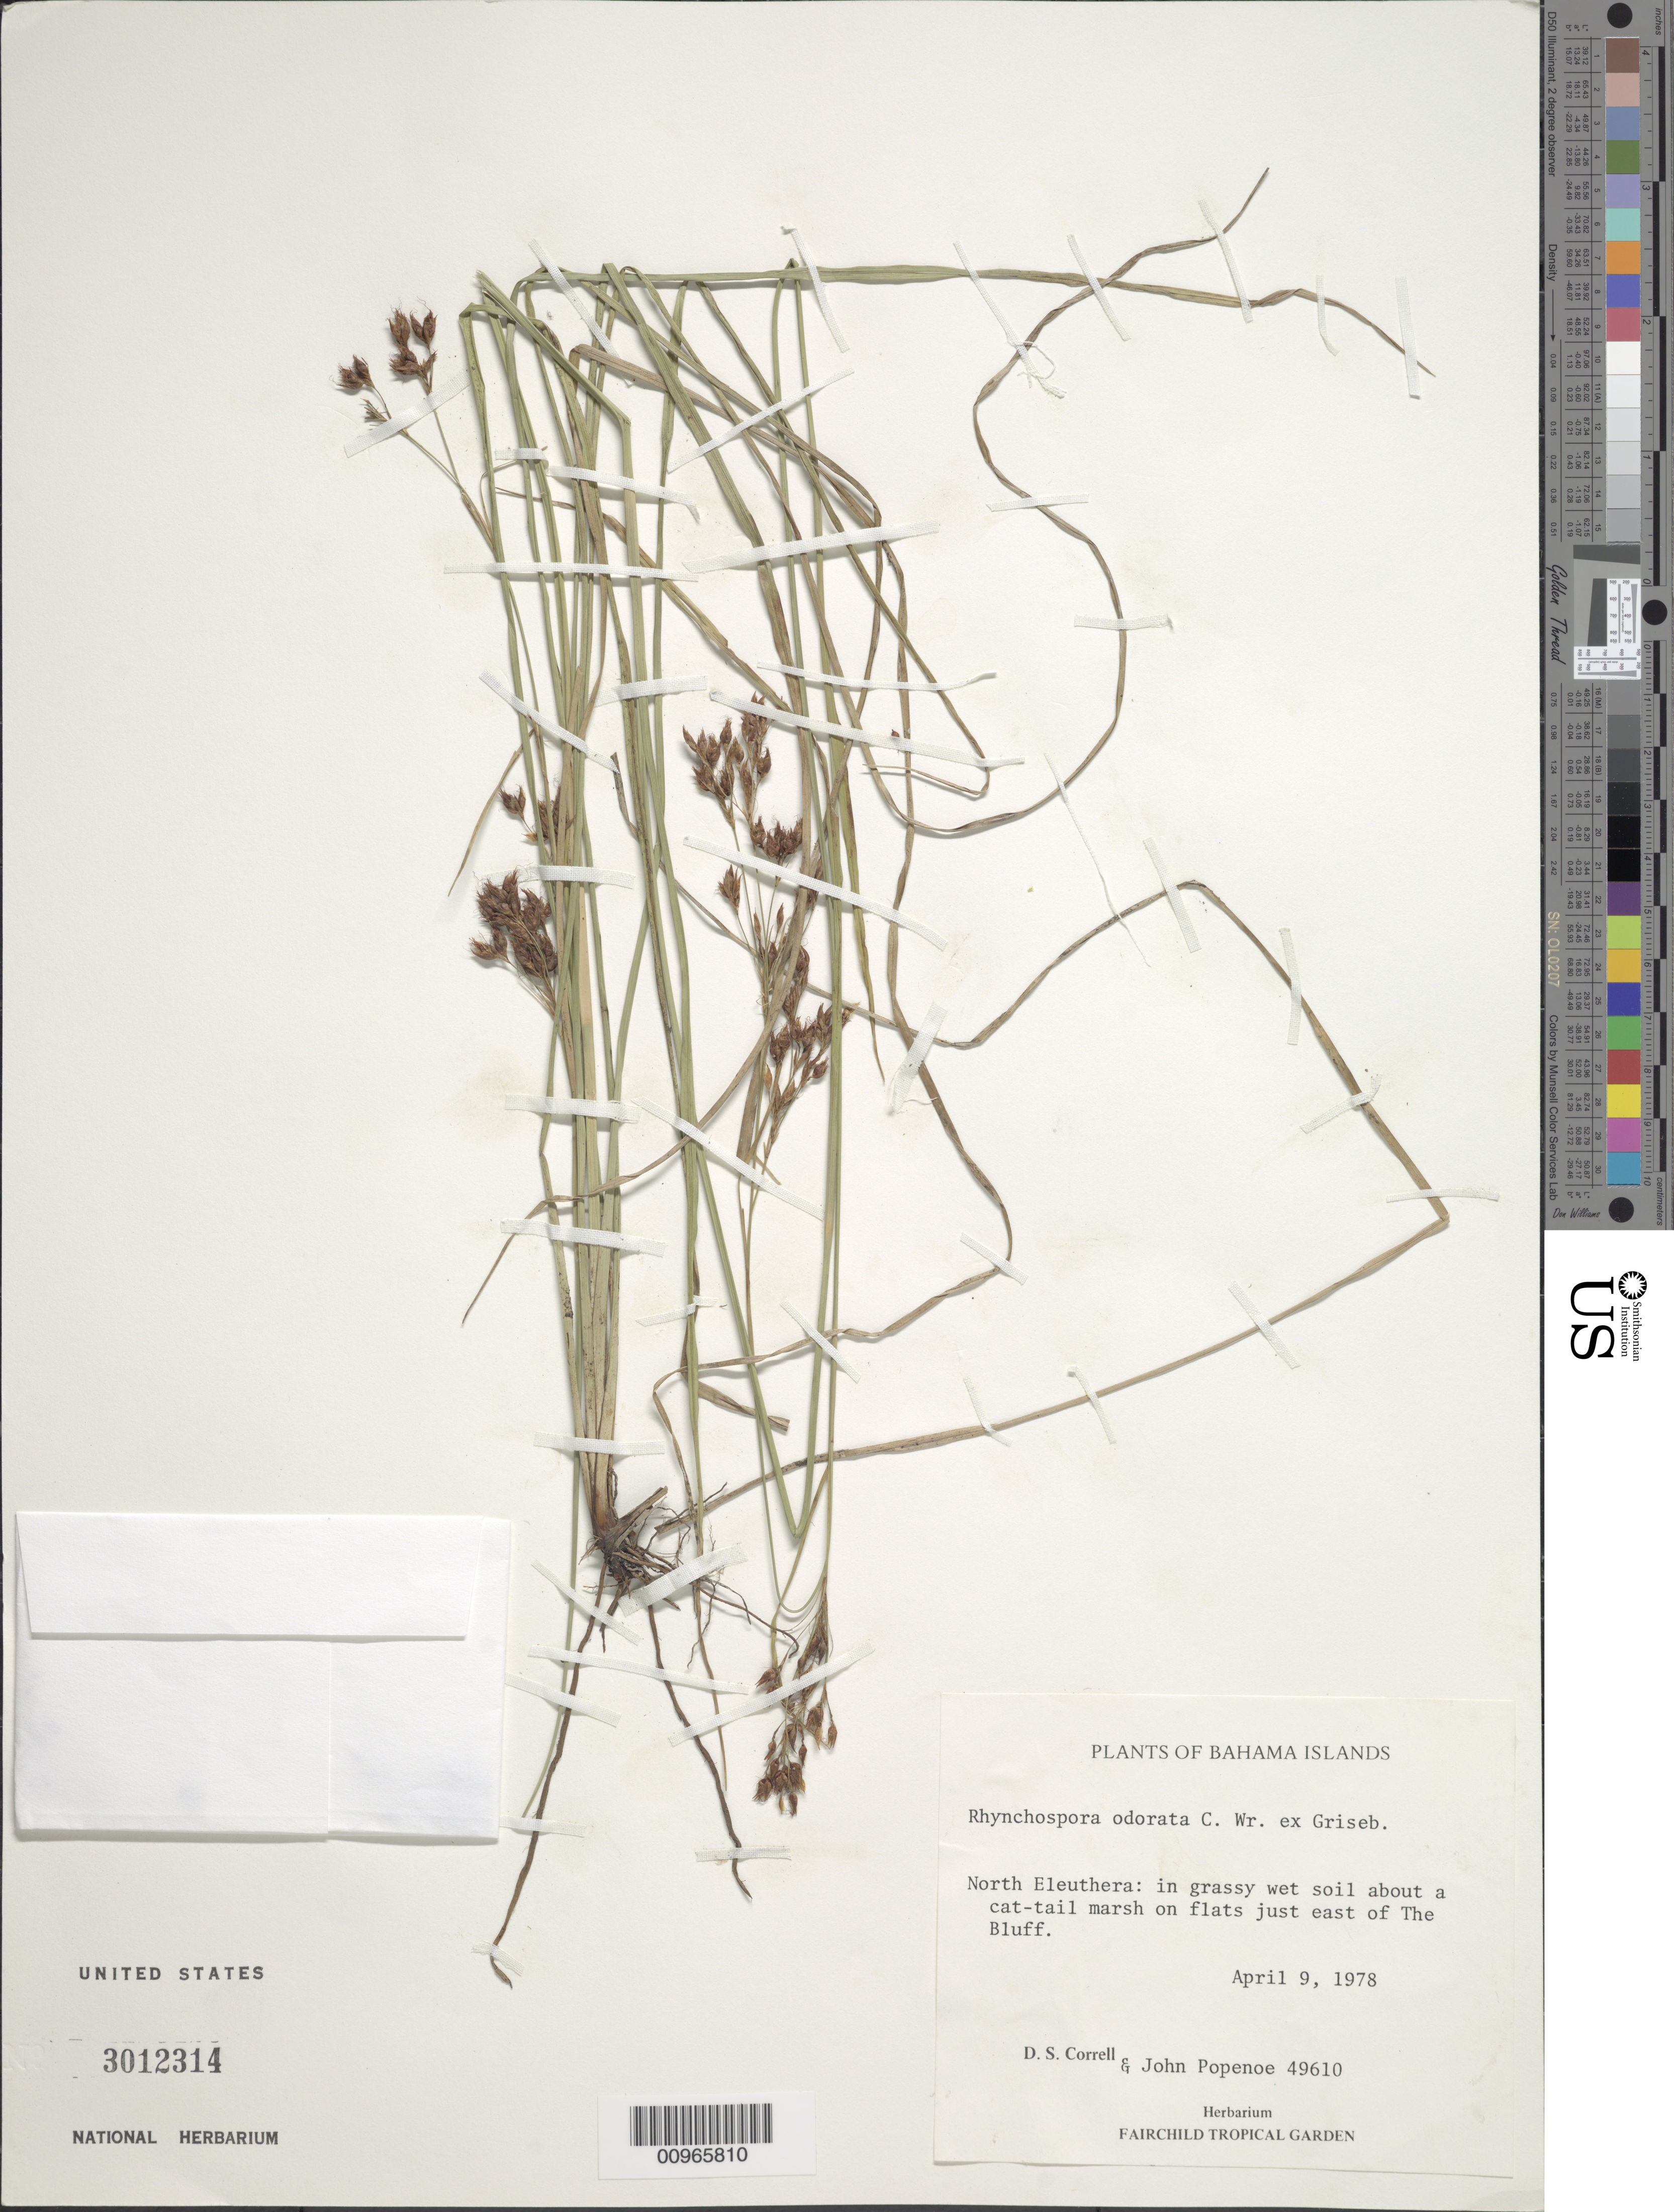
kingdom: Plantae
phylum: Tracheophyta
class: Liliopsida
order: Poales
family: Cyperaceae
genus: Rhynchospora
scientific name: Rhynchospora odorata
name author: C. Wright ex Griseb.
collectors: D. S. Correll & J. Popenoe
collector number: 49610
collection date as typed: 09 Apr 1978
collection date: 1978-04-09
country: Bahamas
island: North Eleuthera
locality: Jjust E of The Bluff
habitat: In grassy wet soil about a cat-tail marsh on flats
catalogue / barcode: US 3012314